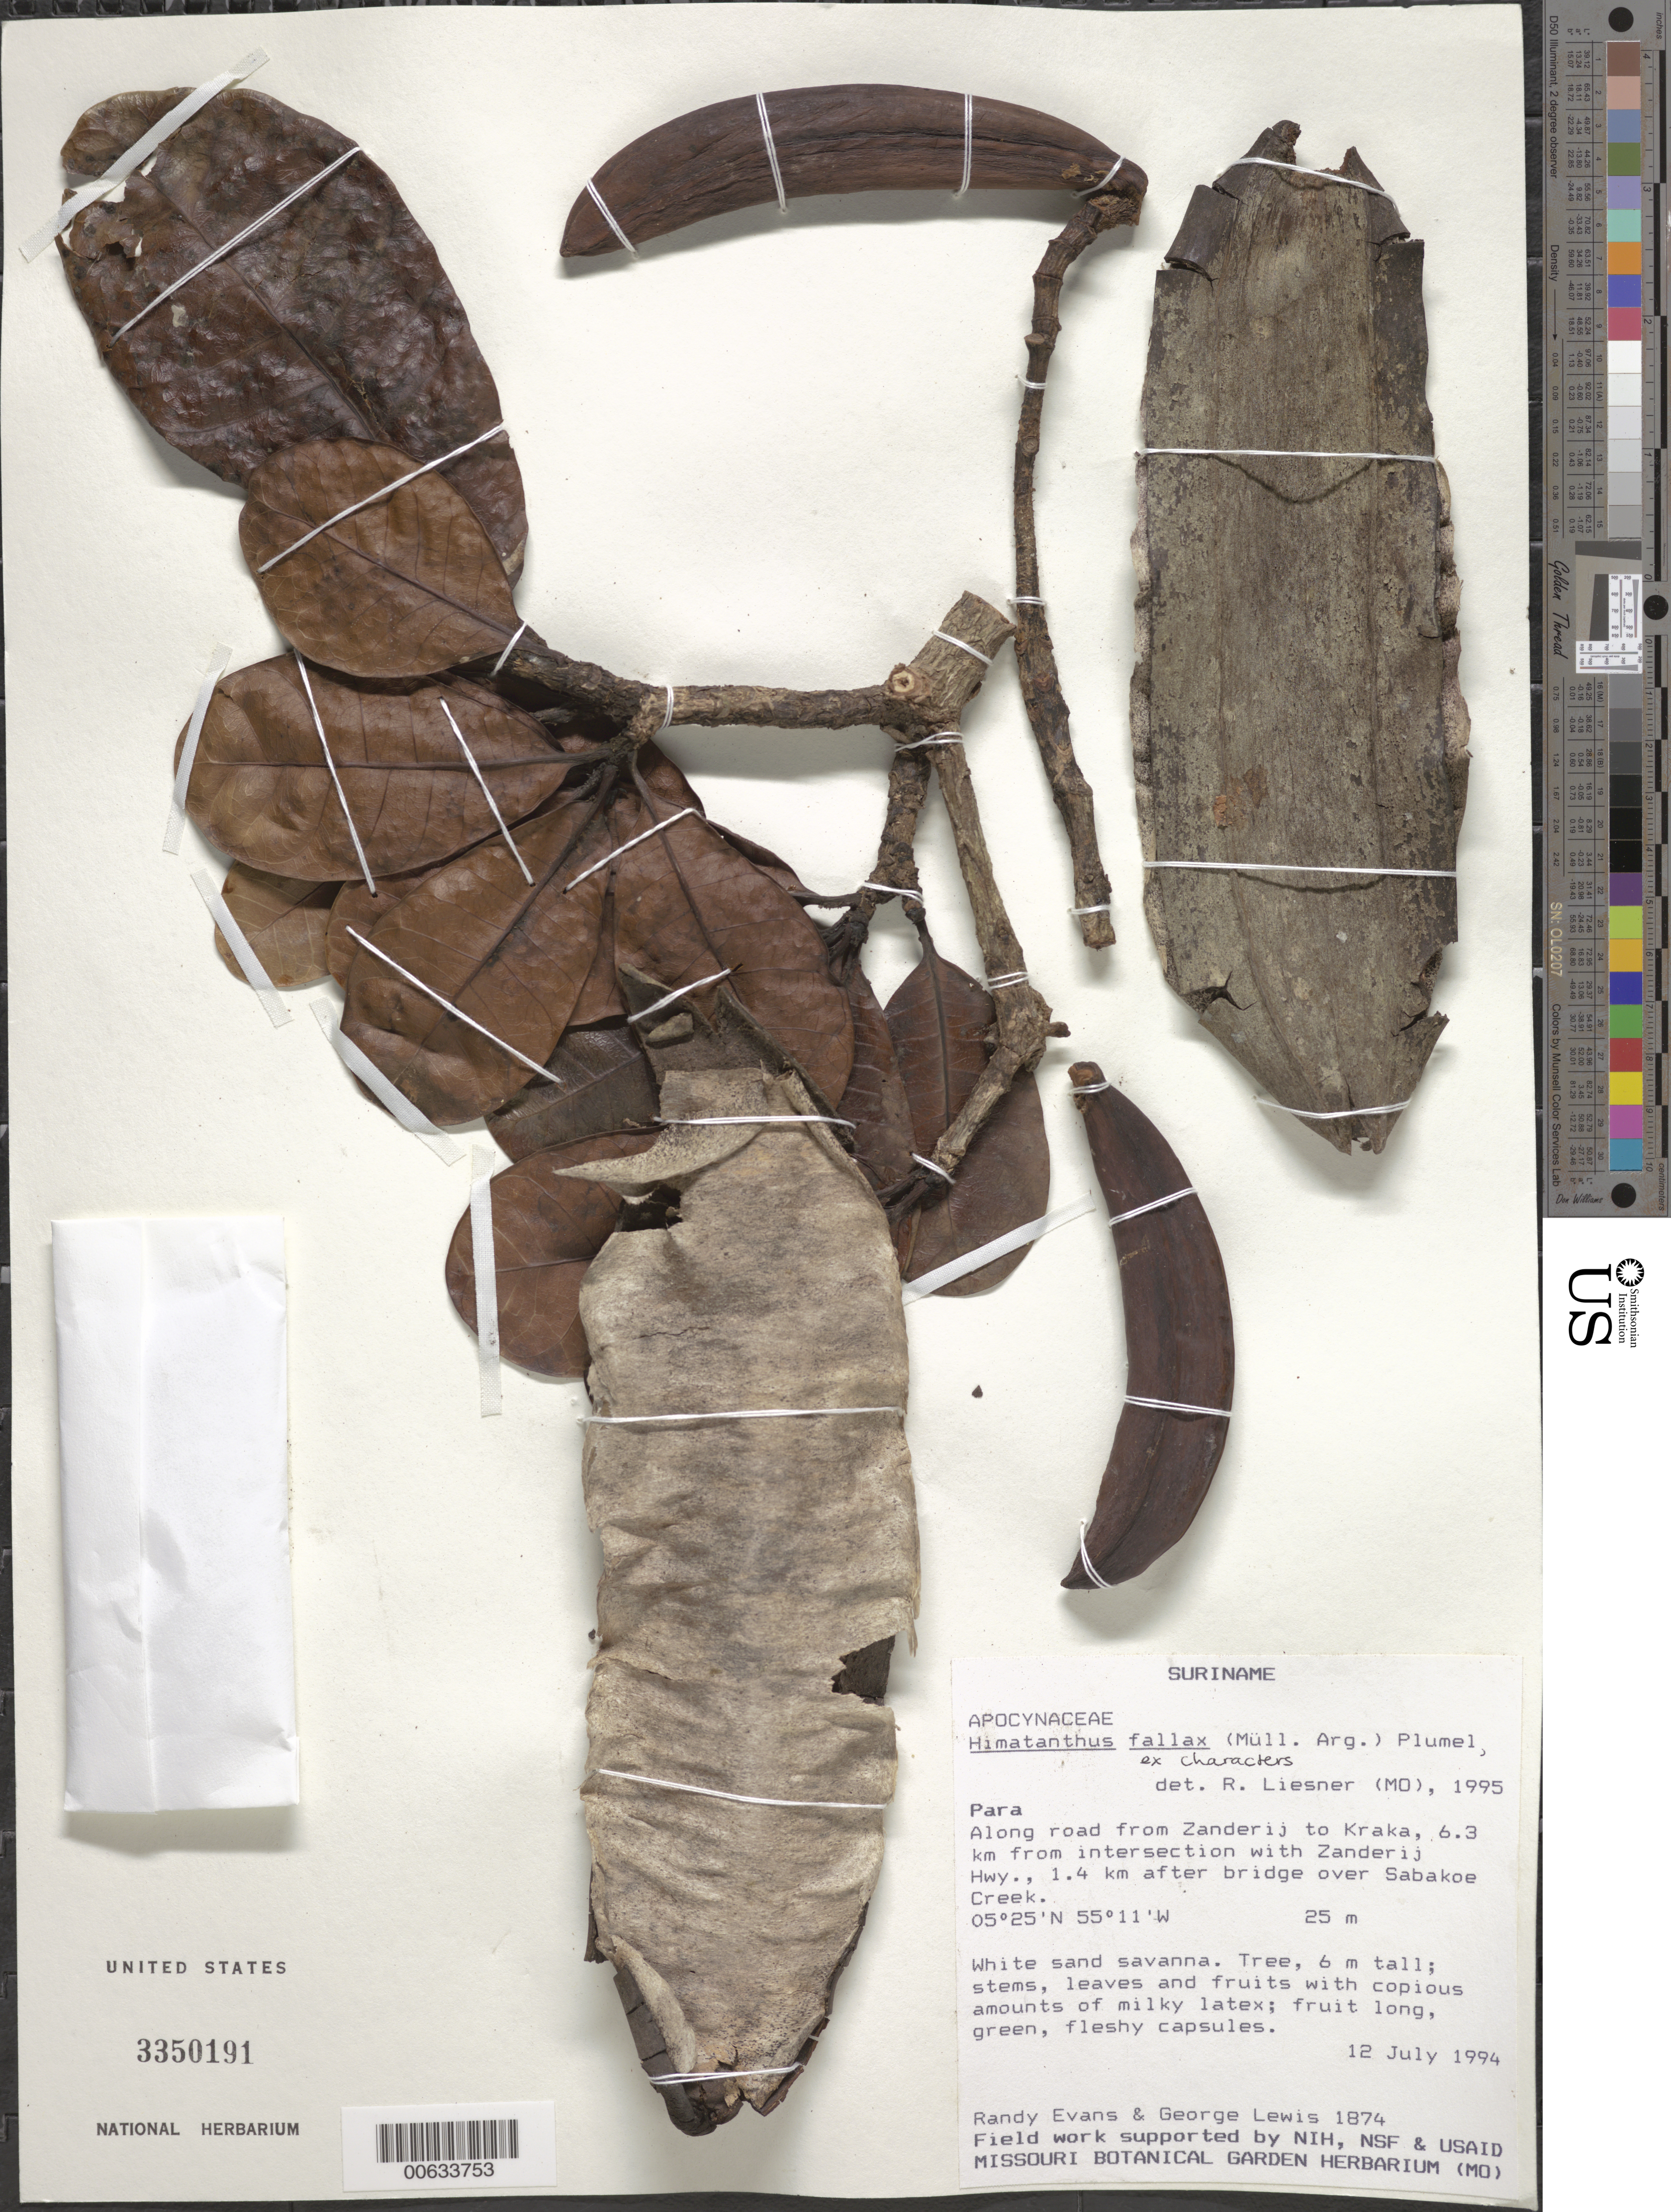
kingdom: Plantae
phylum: Tracheophyta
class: Magnoliopsida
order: Gentianales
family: Apocynaceae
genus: Himatanthus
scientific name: Himatanthus fallax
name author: (Müll. Arg.) Plumel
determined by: Liesner, R. L.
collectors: R. Evans & G. Lewis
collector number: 1874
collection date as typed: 12-Jul-94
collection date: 1994-07-12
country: Suriname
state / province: Para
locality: Zanderij, road to Kraka, 6.3 km from intersection with Zanderij Hwy., 1.4 km after bridge over Sabakoe Creek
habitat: White sand savanna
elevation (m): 25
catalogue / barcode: US 3350191